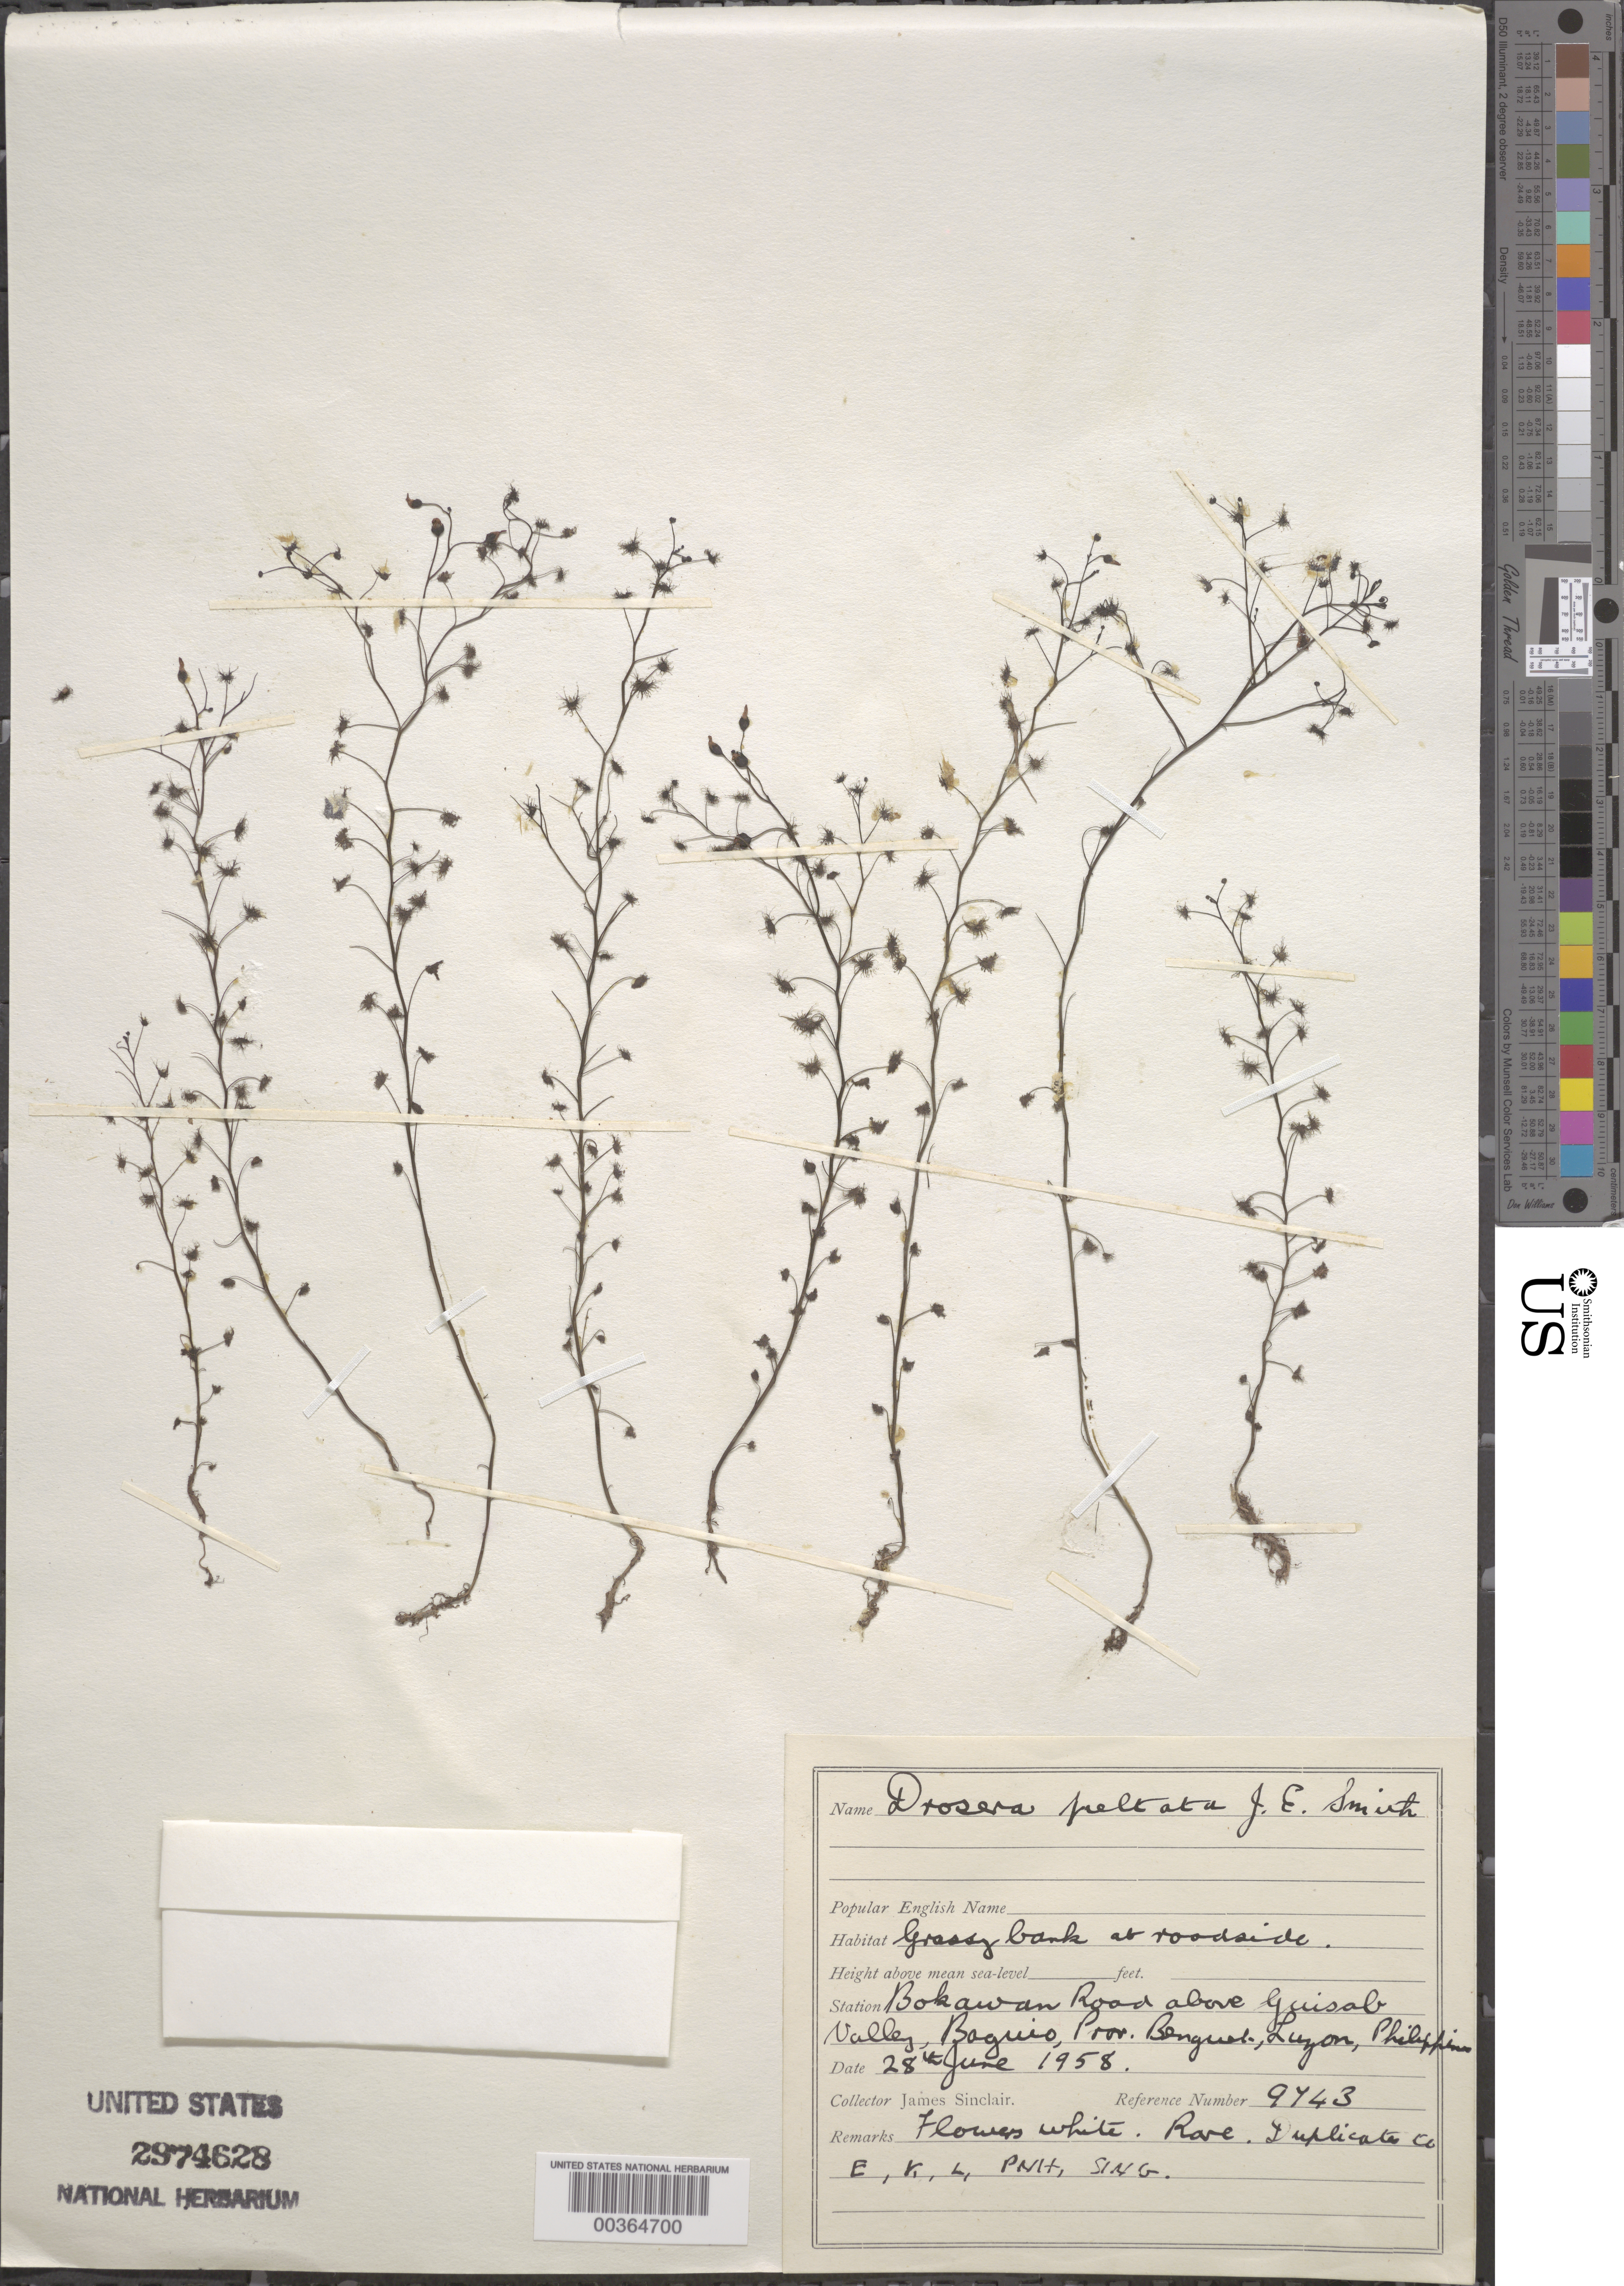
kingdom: Plantae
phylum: Tracheophyta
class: Magnoliopsida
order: Caryophyllales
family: Droseraceae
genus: Drosera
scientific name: Drosera peltata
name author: Sm. ex Willd.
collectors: J. Sinclair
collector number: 9743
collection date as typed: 28 Jun 1958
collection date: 1958-06-28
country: Philippines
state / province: Cordillera (Administrative Region)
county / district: Benguet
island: Luzon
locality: Bokawan road above guisab valley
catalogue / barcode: US 2974628